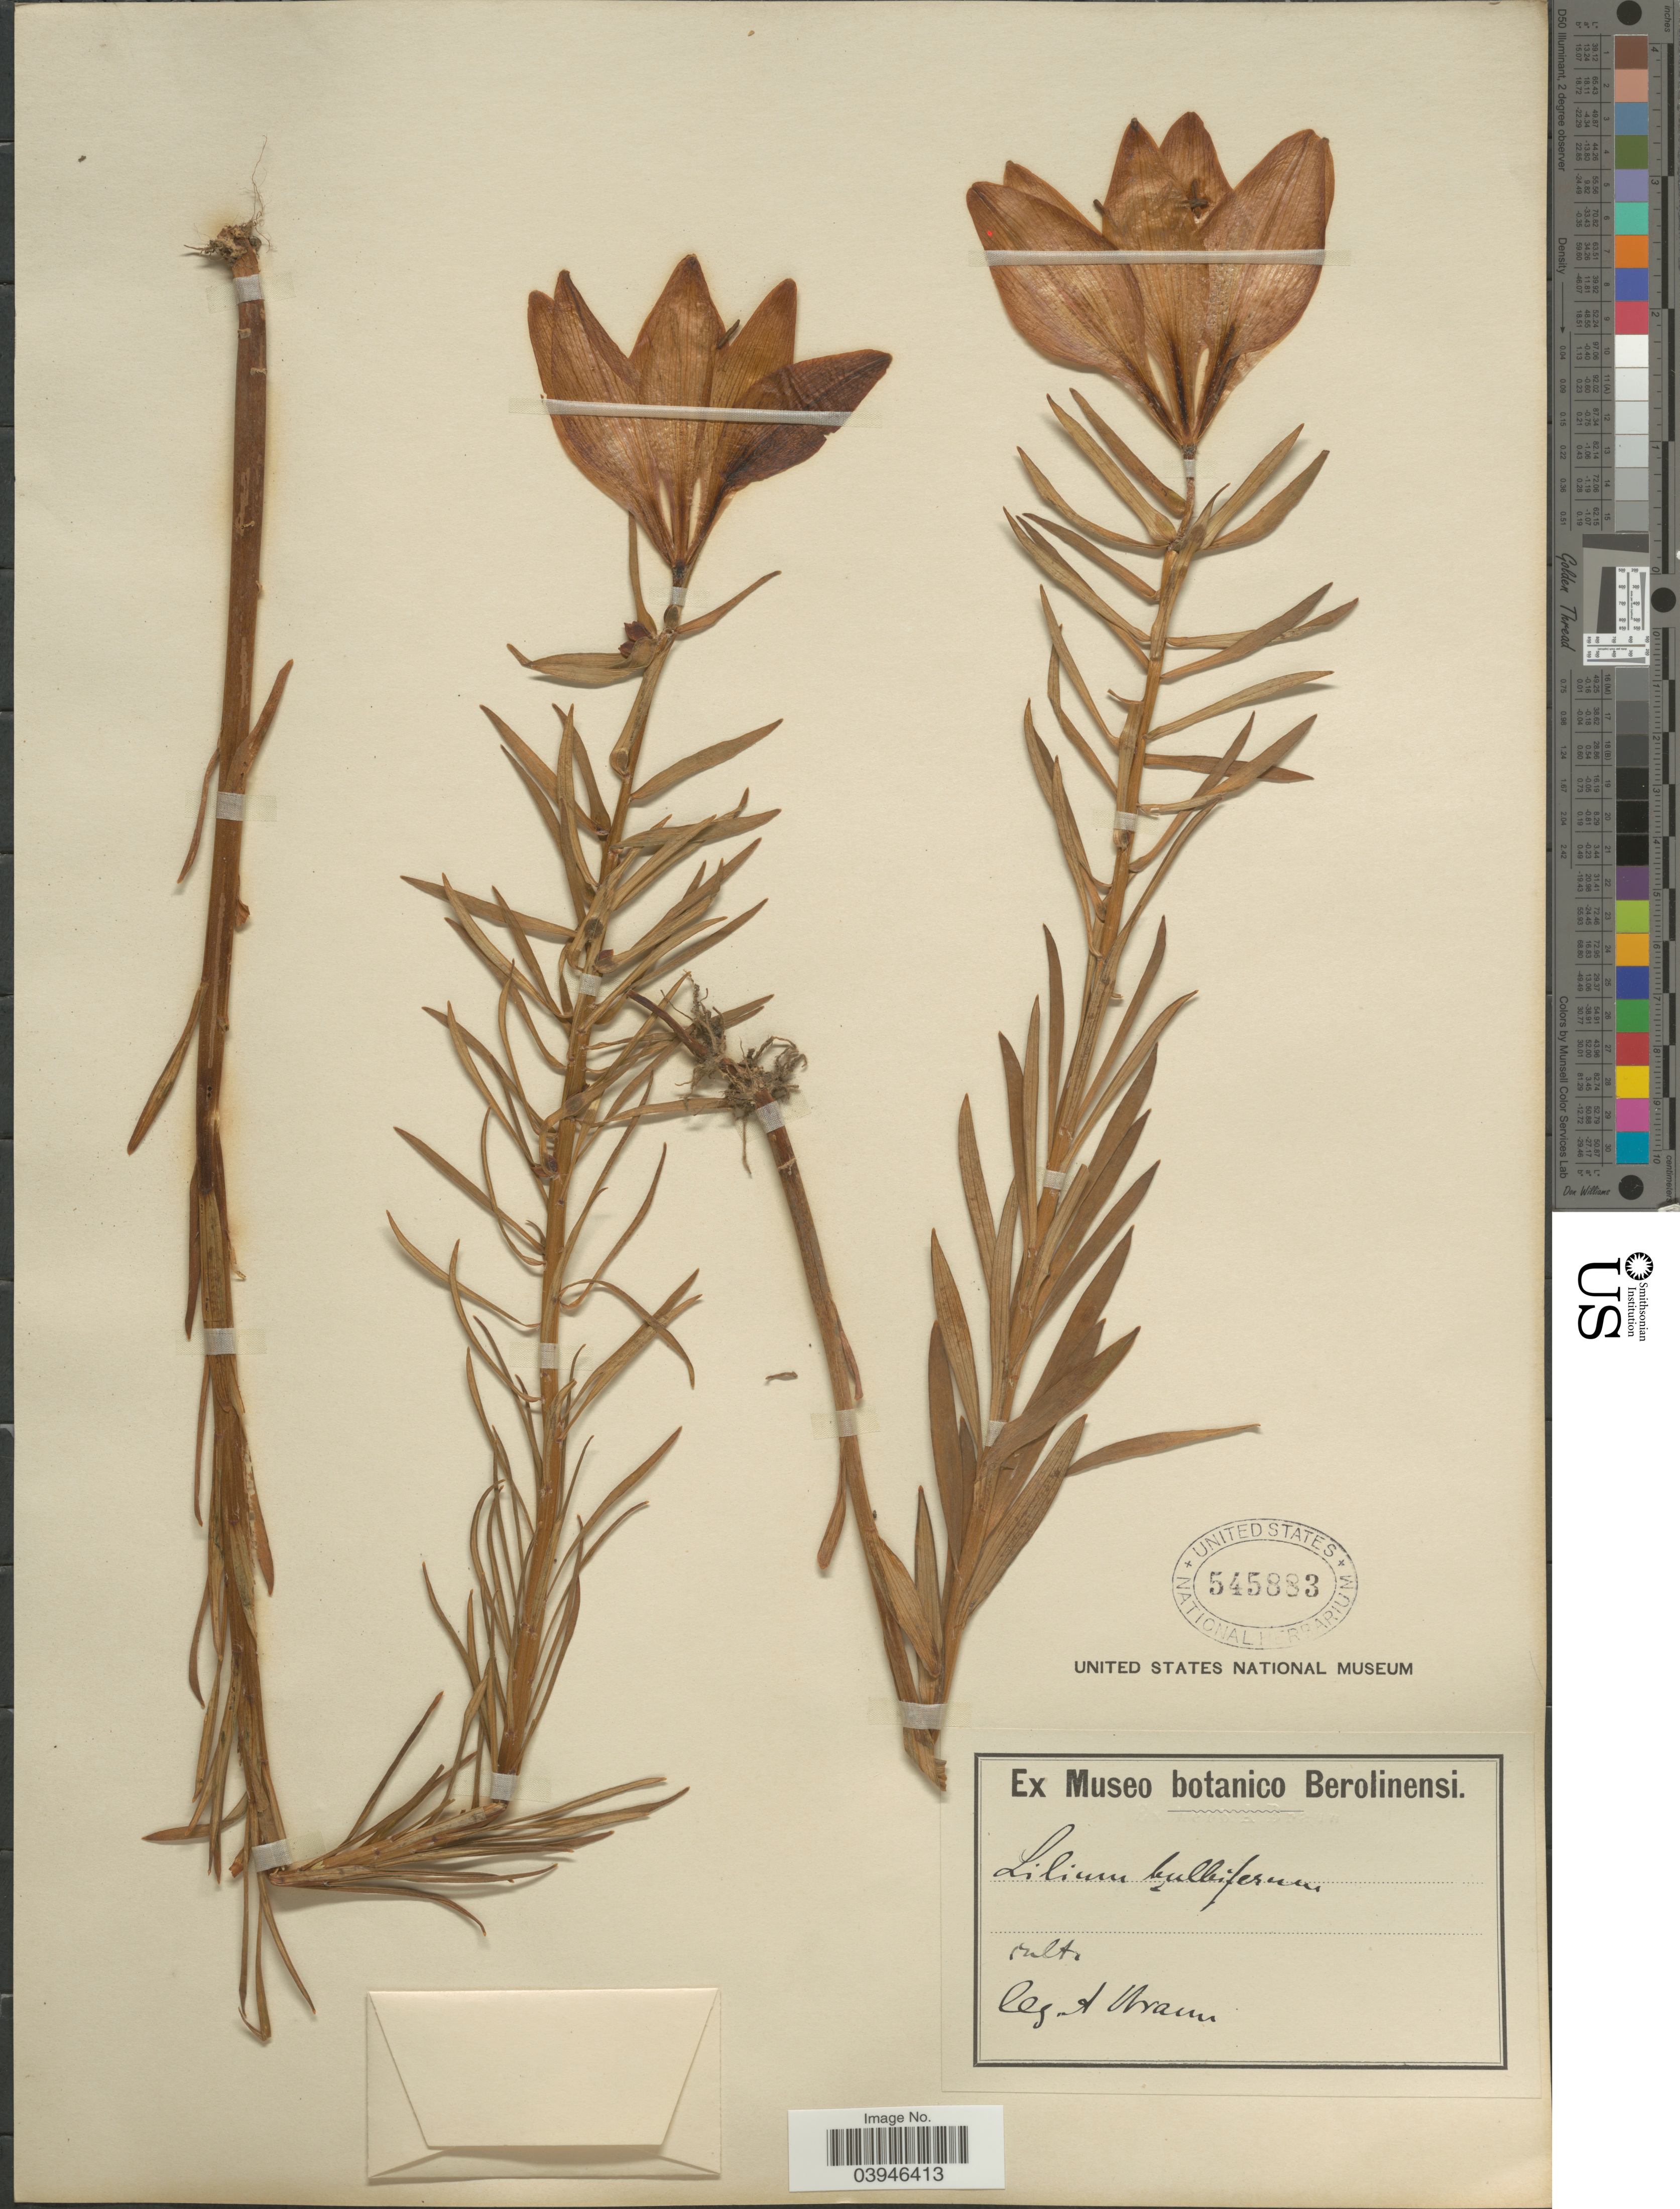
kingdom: Plantae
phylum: Tracheophyta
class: Liliopsida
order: Liliales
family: Liliaceae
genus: Lilium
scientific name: Lilium bulbiferum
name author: L.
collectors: A. Braum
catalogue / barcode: US 545883